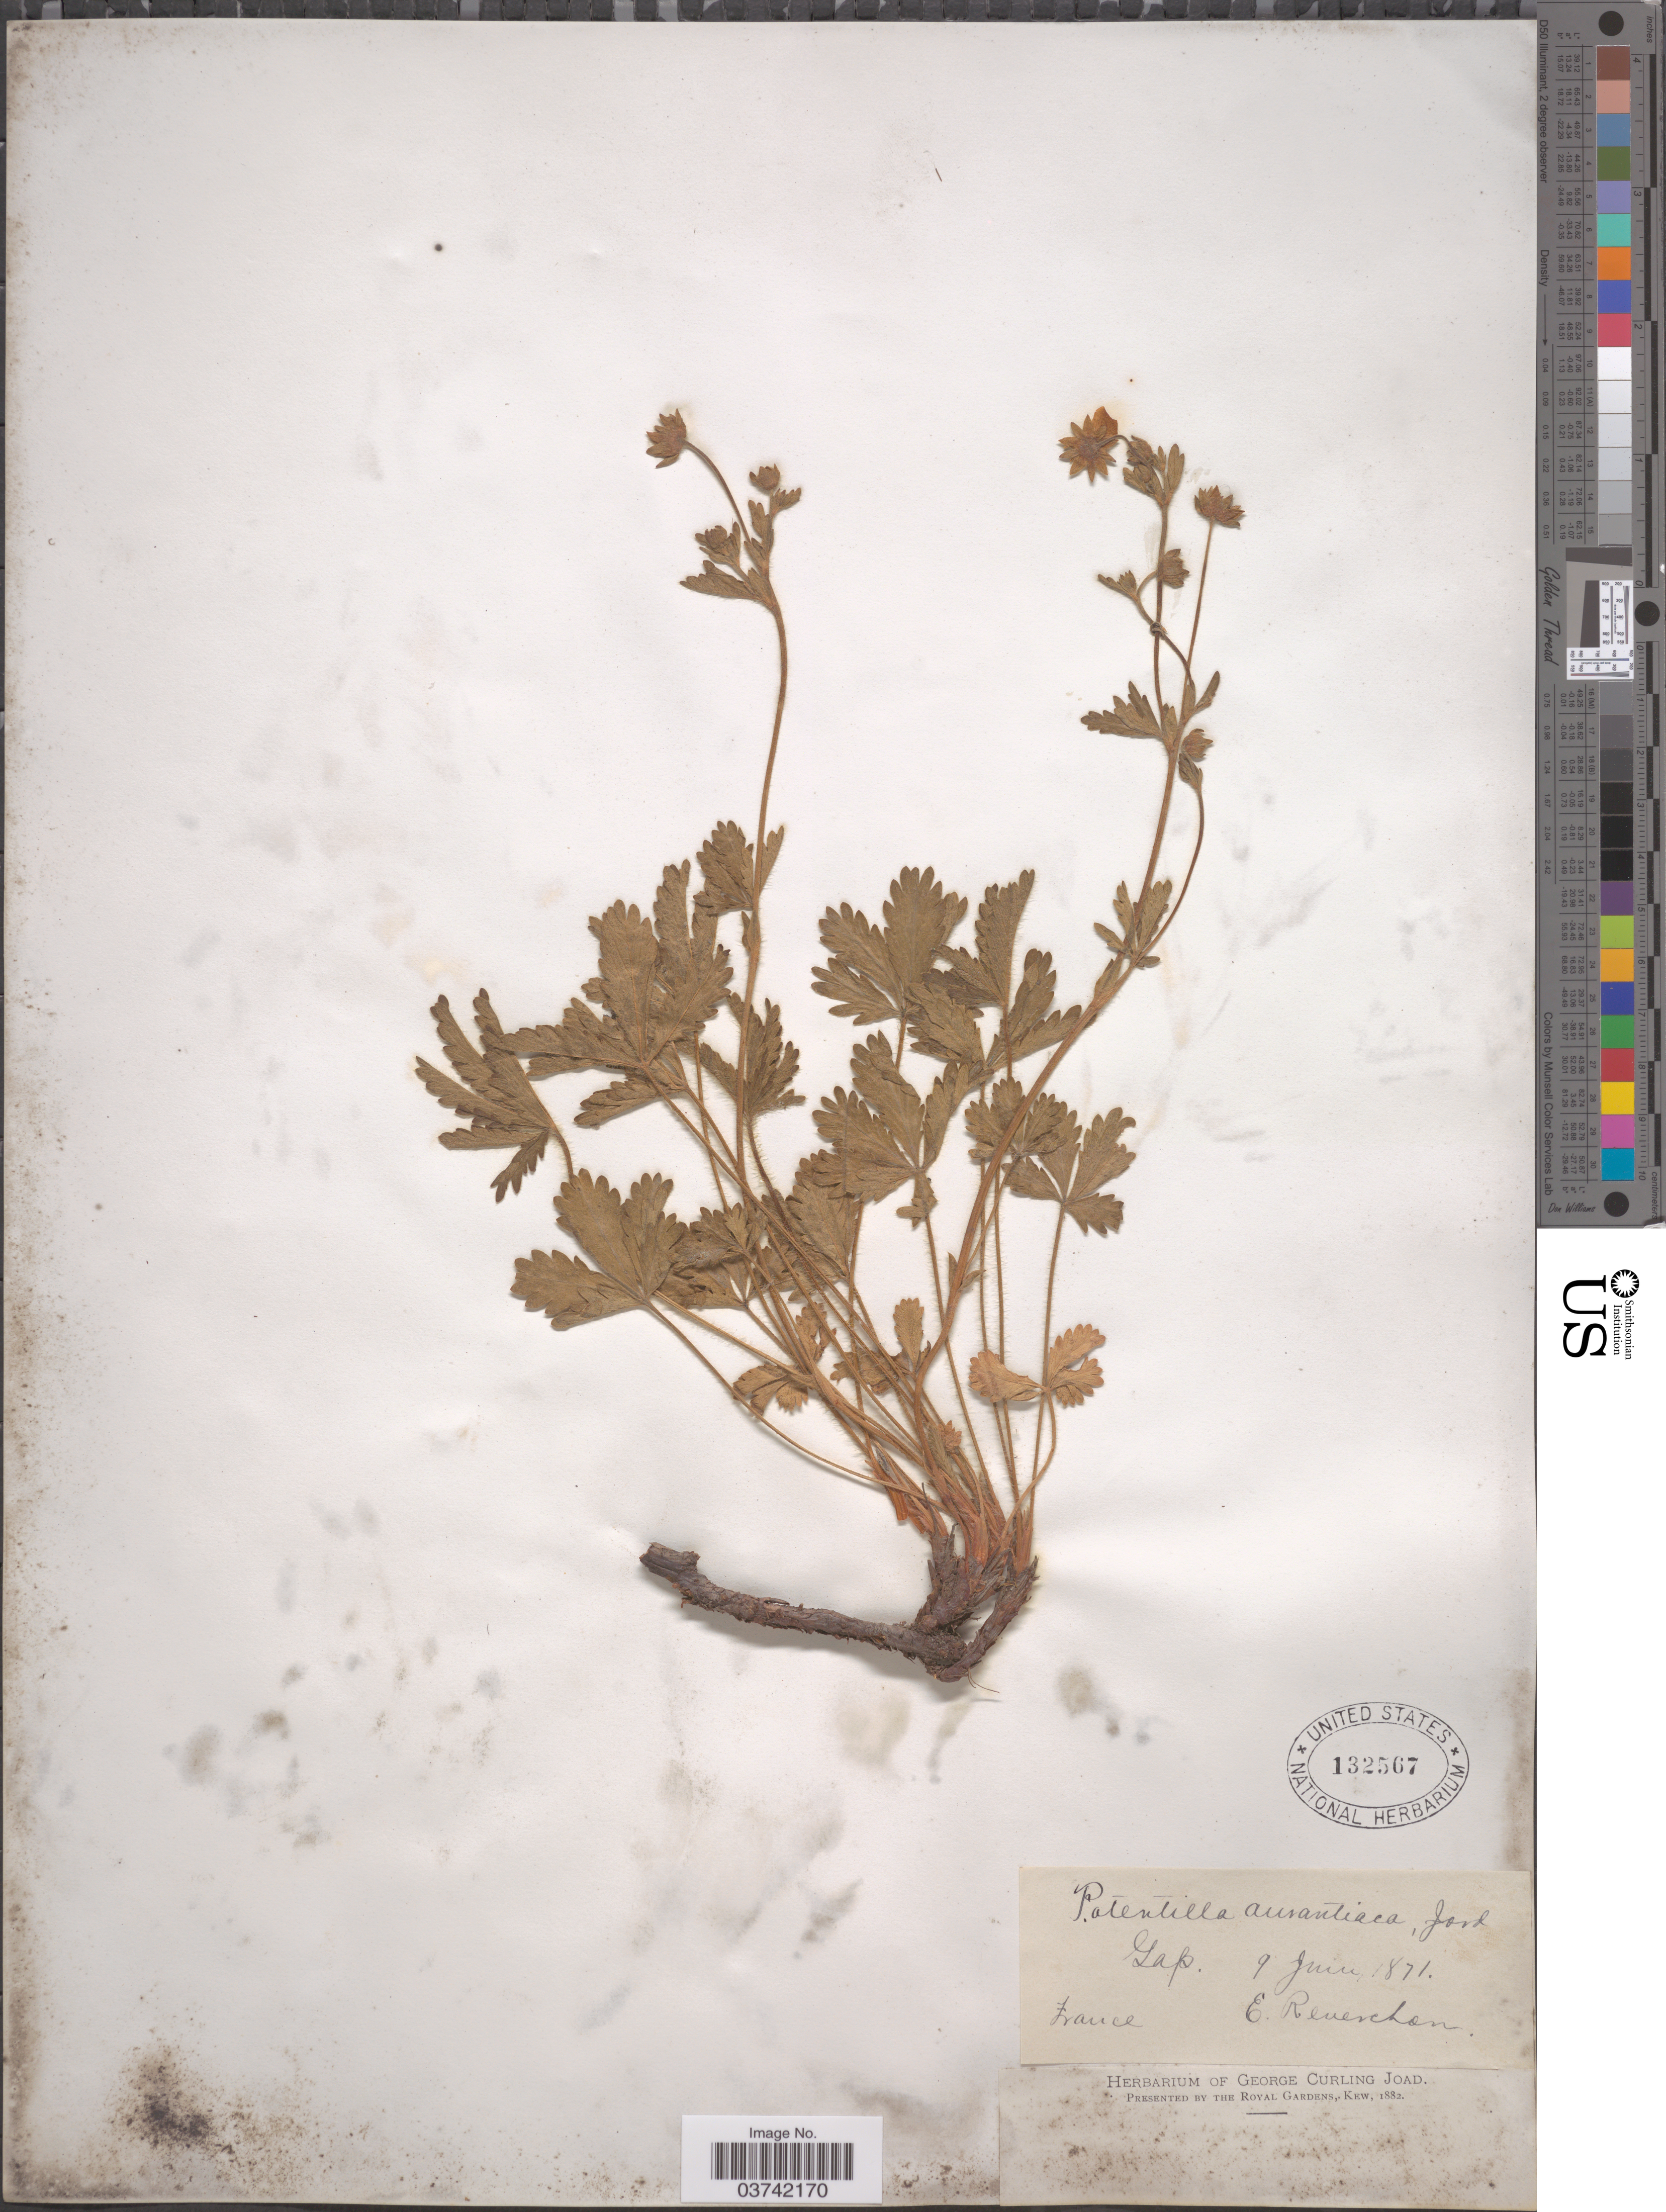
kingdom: Plantae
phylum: Tracheophyta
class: Magnoliopsida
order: Rosales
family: Rosaceae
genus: Potentilla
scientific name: Potentilla x aurantiaca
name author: Soják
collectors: E. Reverchon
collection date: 1871-06-09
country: France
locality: Gap.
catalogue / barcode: US 132567